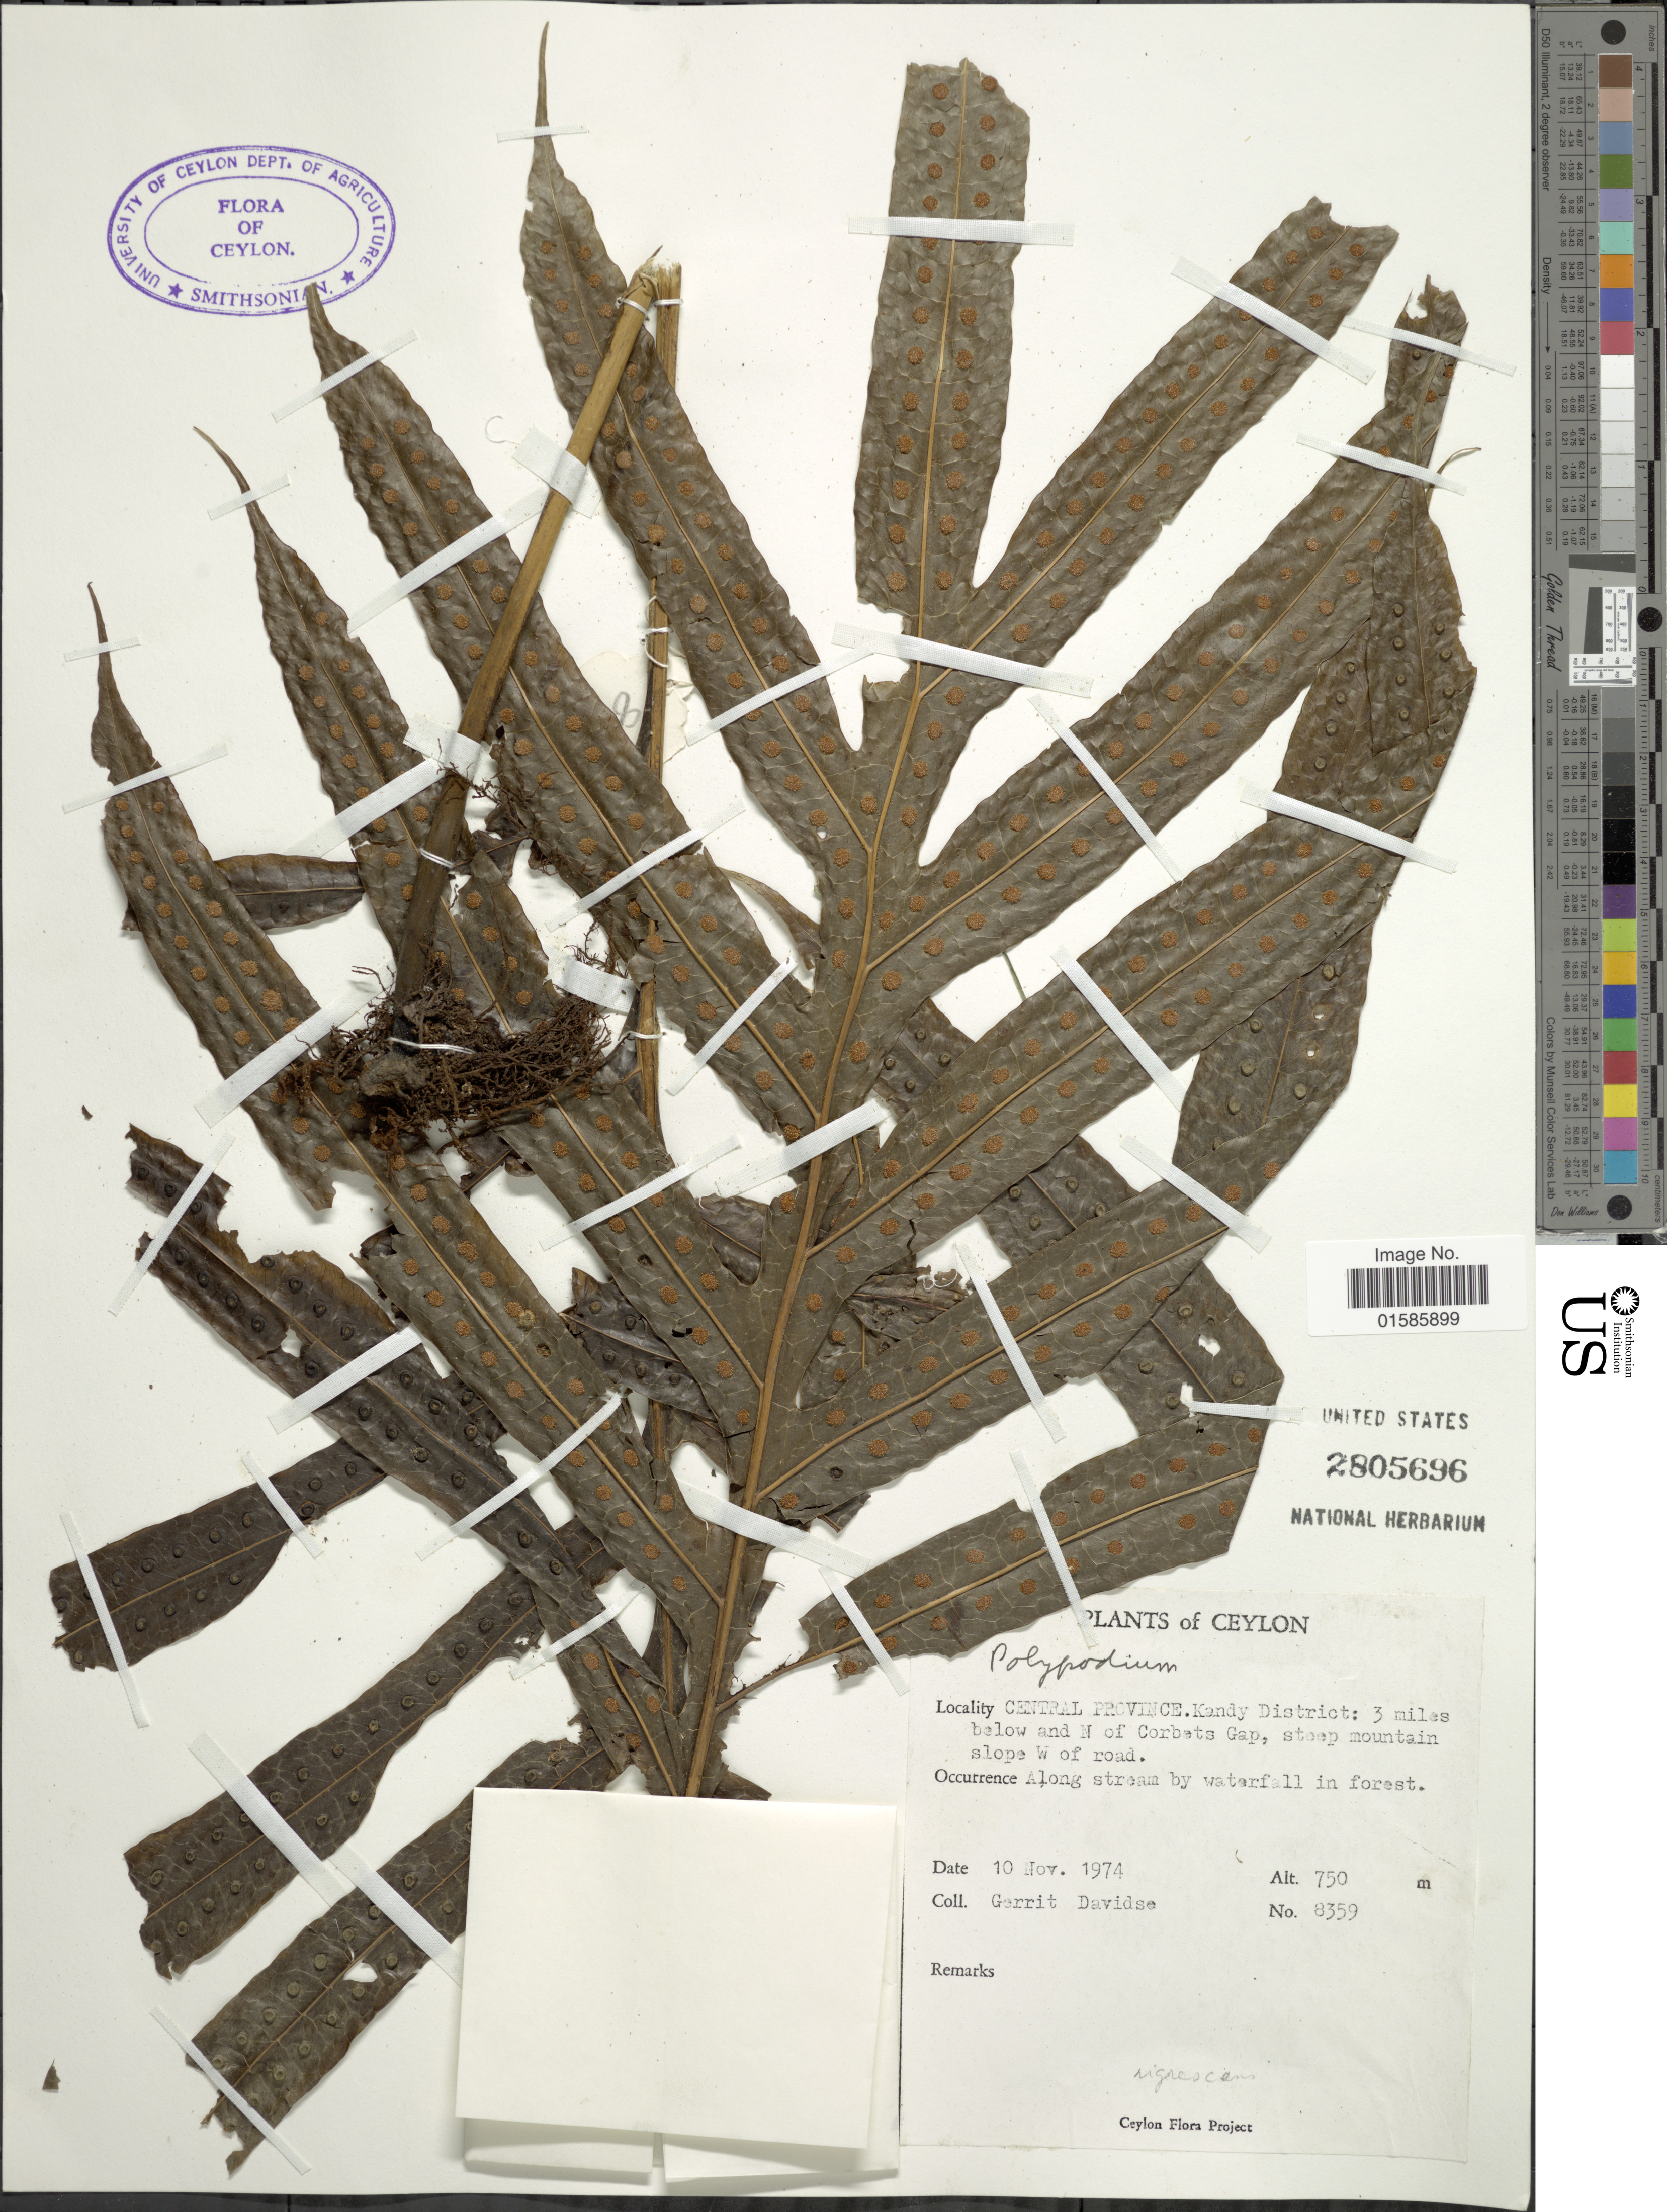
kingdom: Plantae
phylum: Tracheophyta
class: Polypodiopsida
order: Polypodiales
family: Polypodiaceae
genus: Microsorum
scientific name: Microsorum nigrescens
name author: (Blume) Copel.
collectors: G. Davidse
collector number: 8359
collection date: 1974-11-10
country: Sri Lanka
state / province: Central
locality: Ceylon, Kandy District: 3 miles below and N of Corbata Gap, steep mountain slope W of road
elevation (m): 750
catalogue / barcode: US 2805696